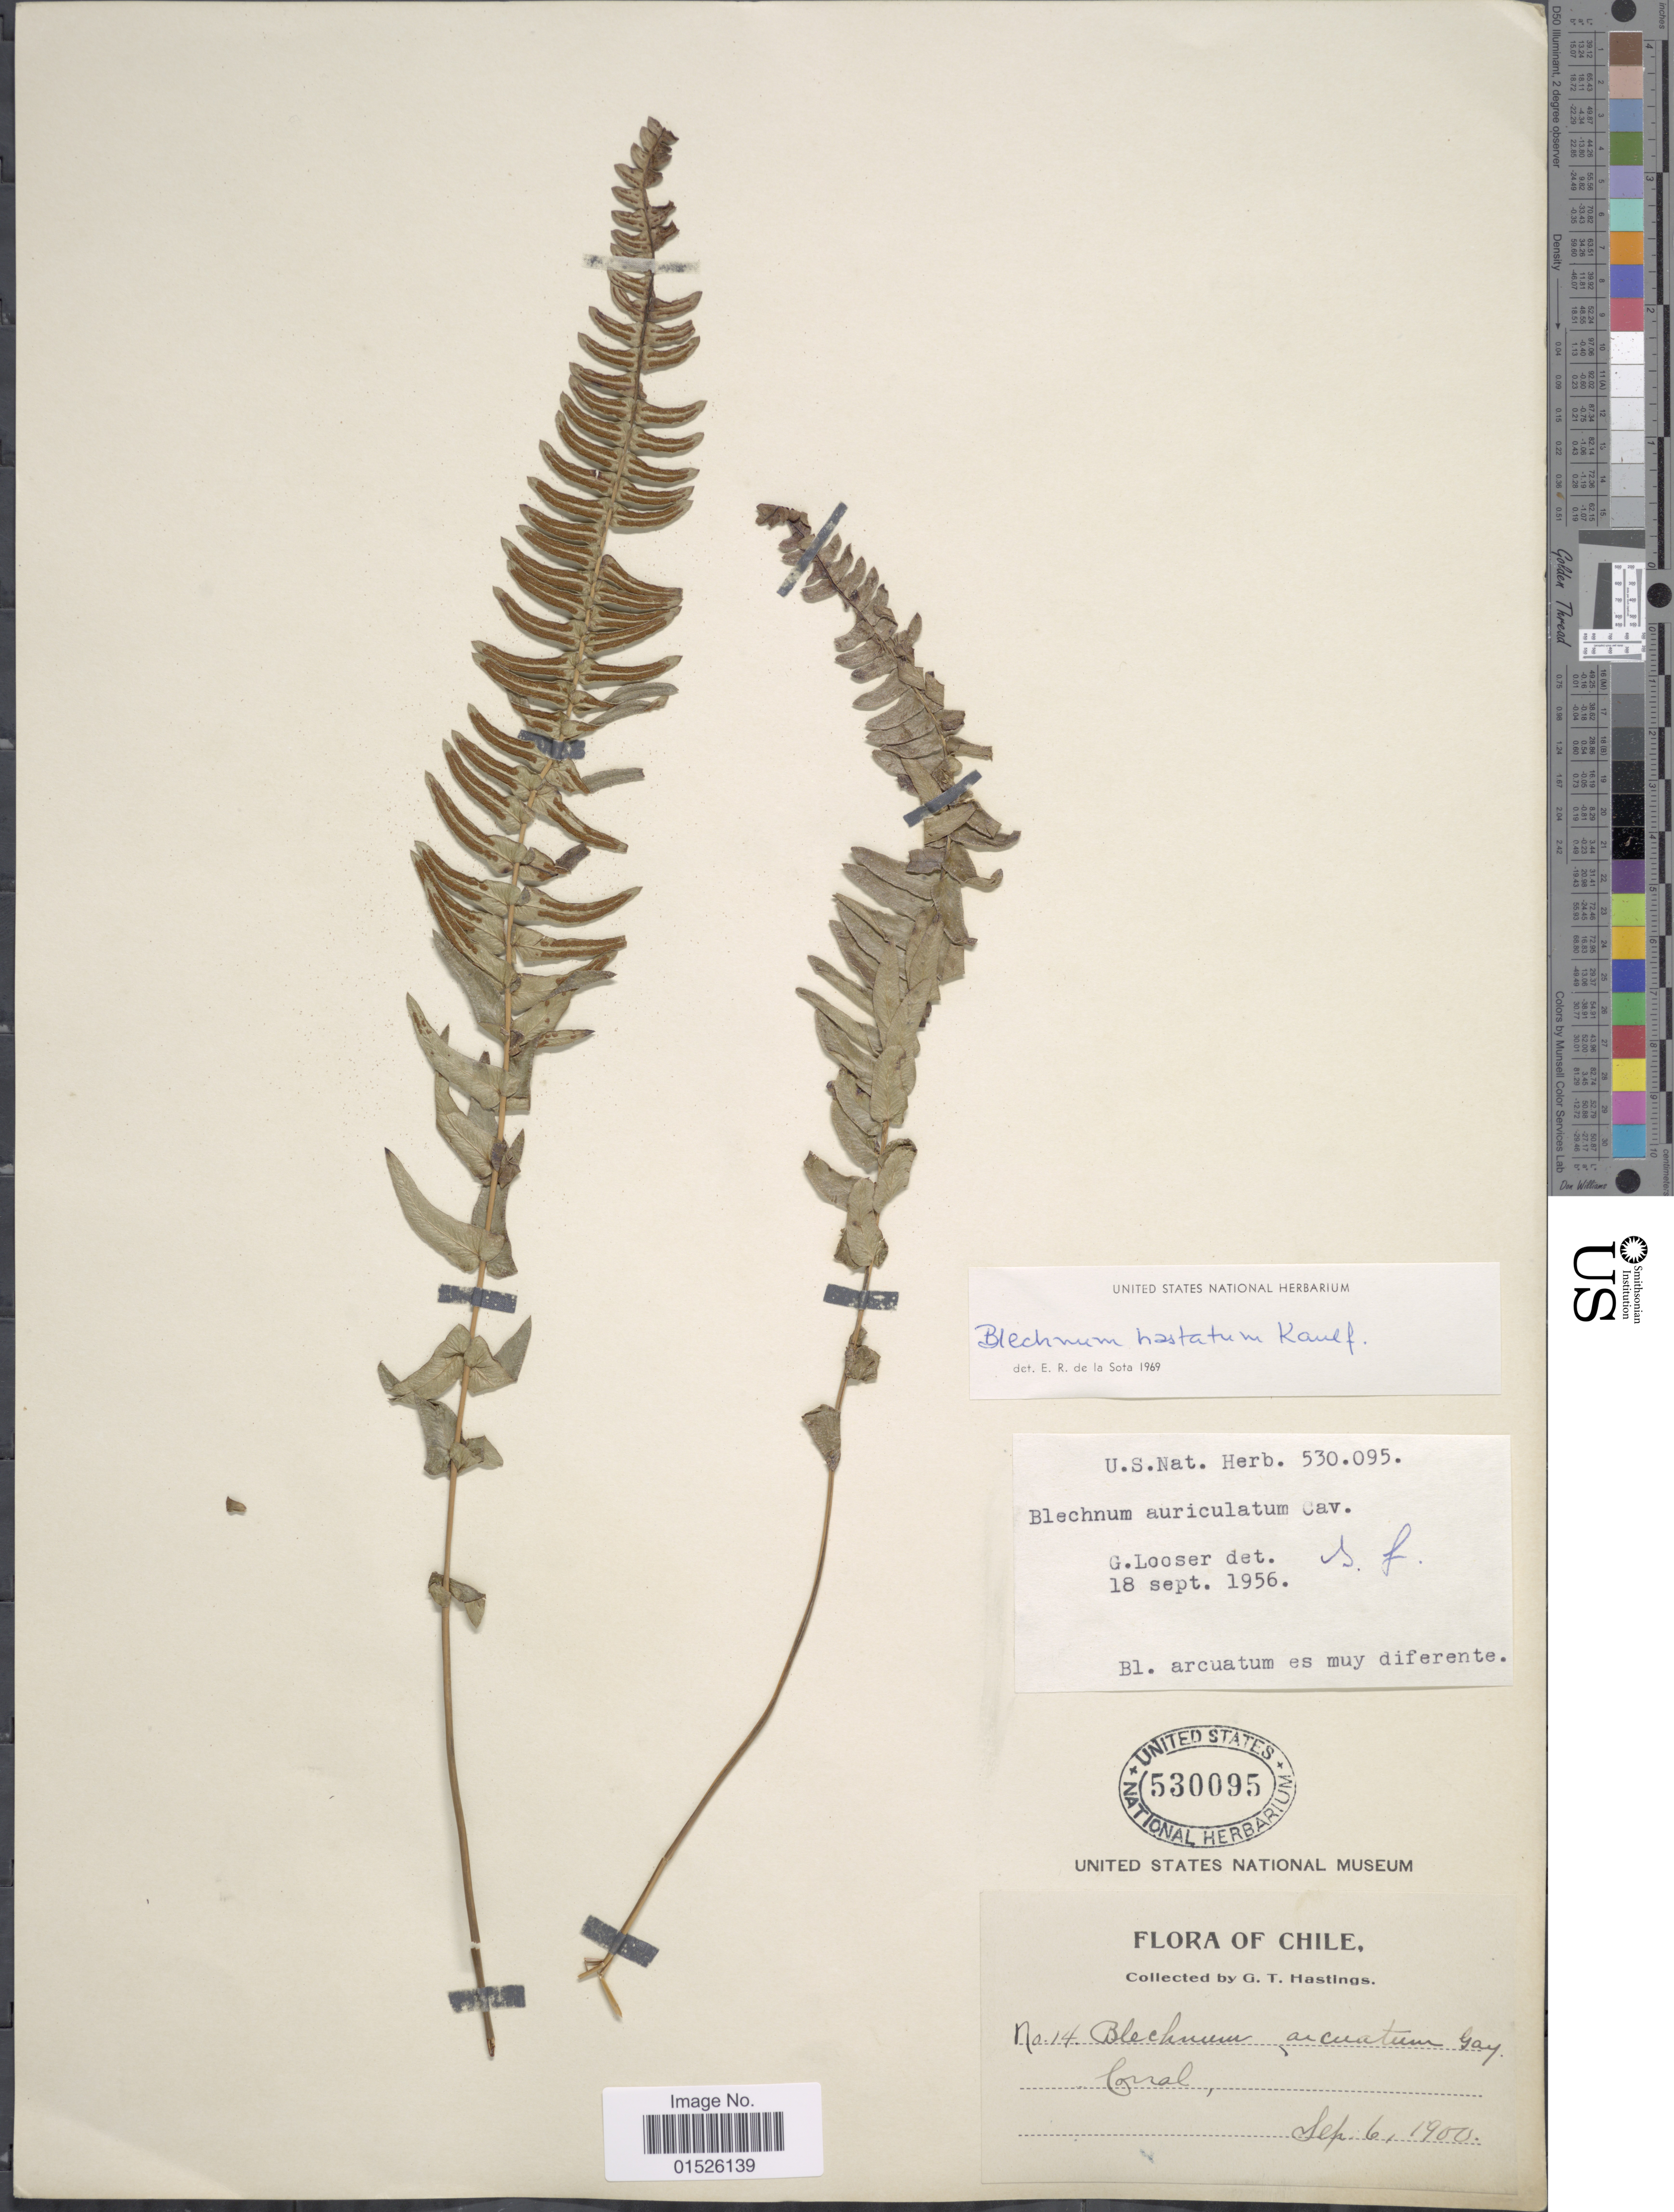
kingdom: Plantae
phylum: Tracheophyta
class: Polypodiopsida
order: Polypodiales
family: Blechnaceae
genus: Blechnum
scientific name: Blechnum hastatum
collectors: G. Hastings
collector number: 14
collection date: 1900-09-06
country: Chile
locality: Chile, Corral.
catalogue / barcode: US 530095